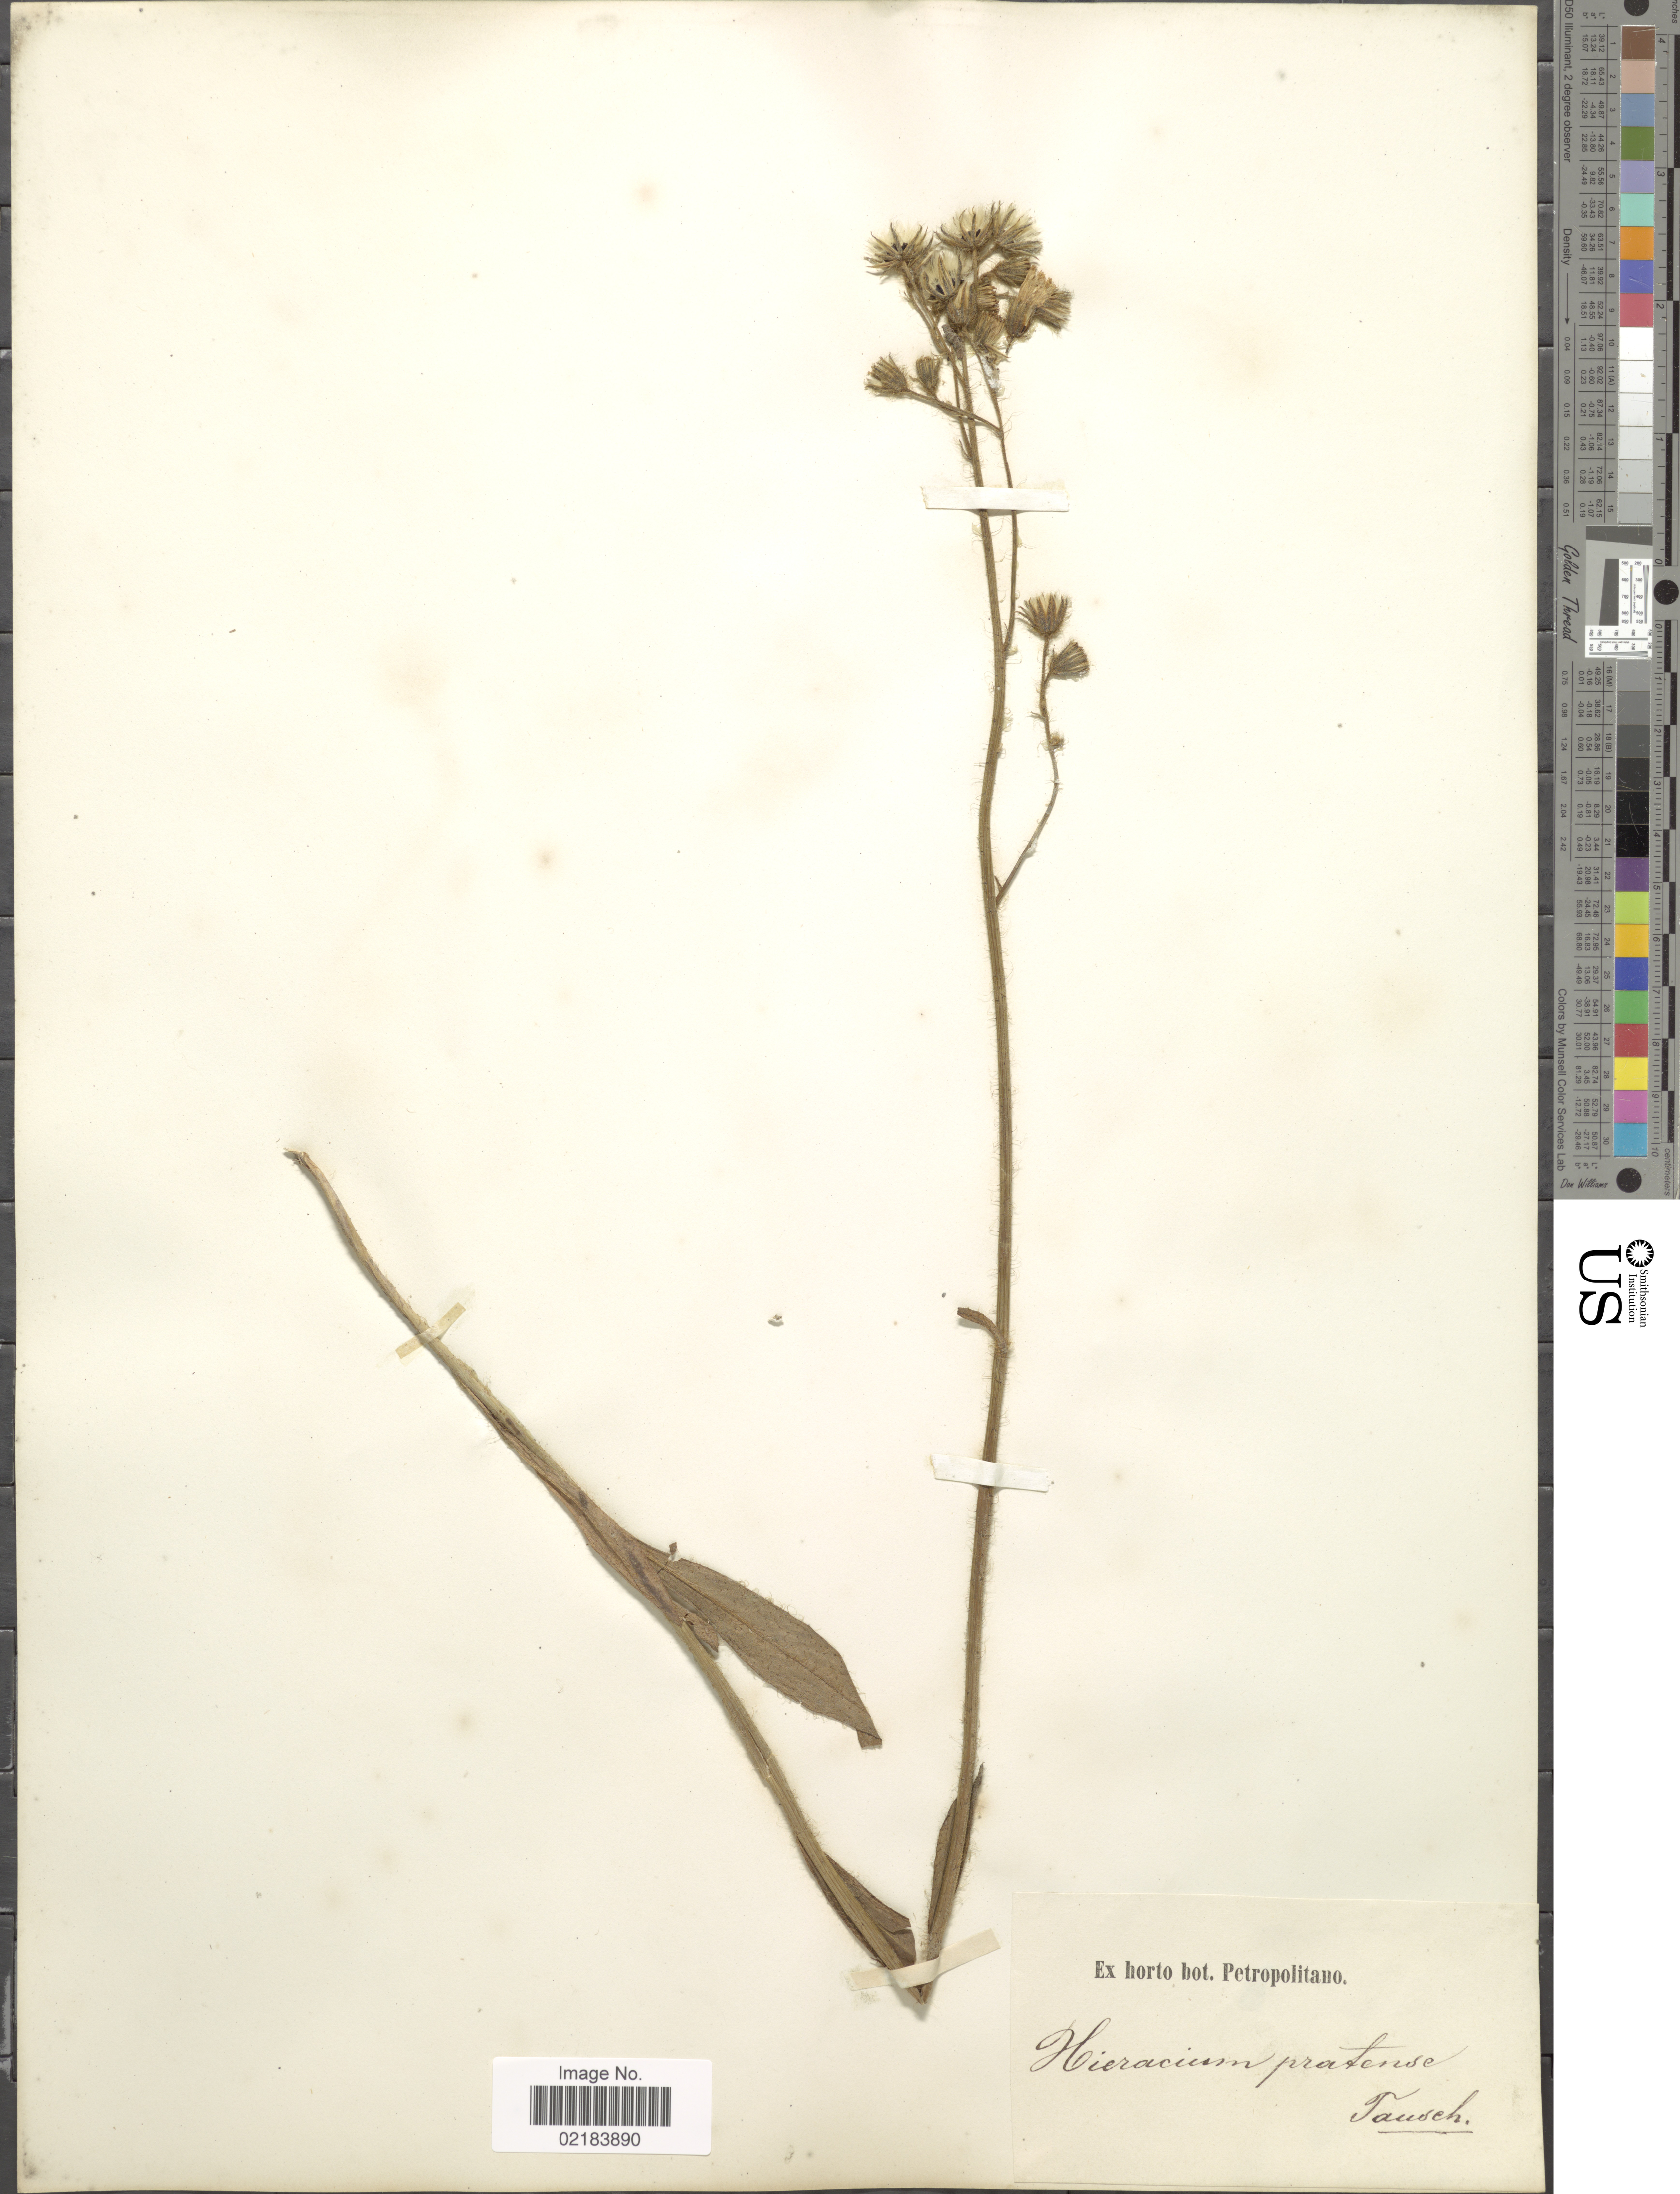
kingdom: Plantae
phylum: Tracheophyta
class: Magnoliopsida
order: Asterales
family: Asteraceae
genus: Pilosella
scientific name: Pilosella caespitosa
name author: (Dumort.) P. D. Sell & C. West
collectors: Tausch